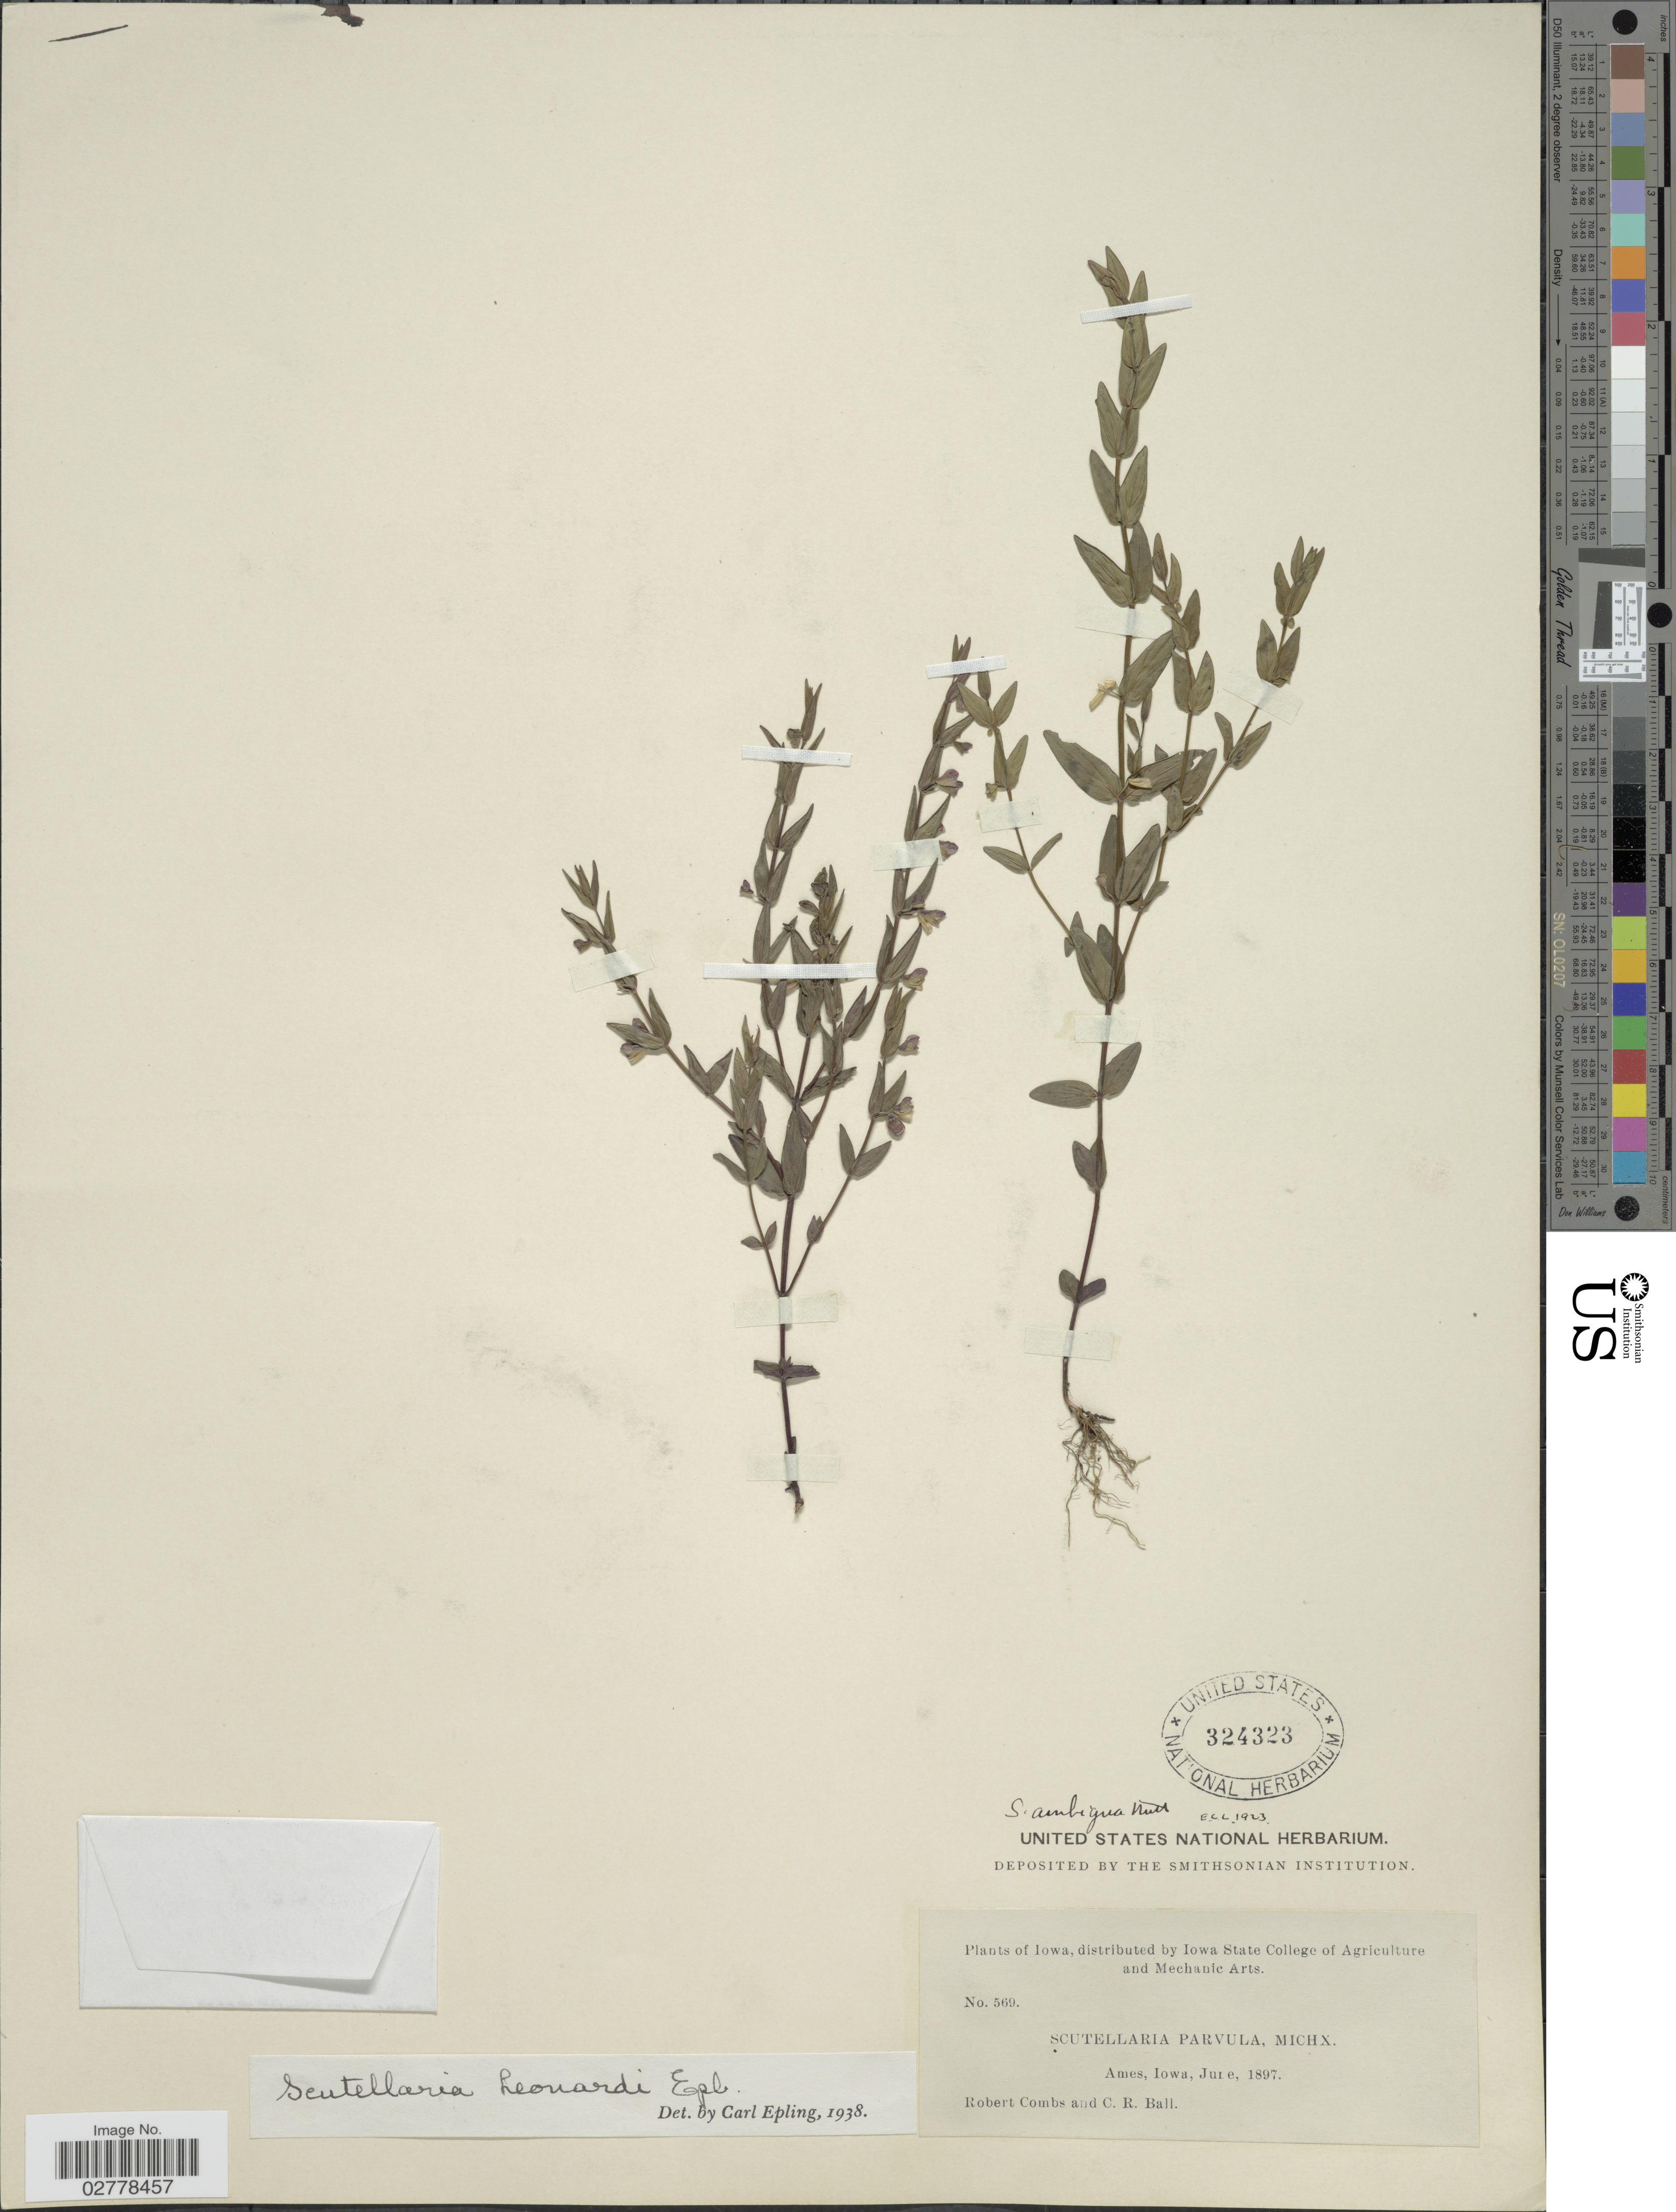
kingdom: Plantae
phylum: Tracheophyta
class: Magnoliopsida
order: Lamiales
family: Lamiaceae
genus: Scutellaria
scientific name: Scutellaria leonardii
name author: Epling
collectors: R. Combs & C. R. Ball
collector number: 569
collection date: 1897-06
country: United States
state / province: Iowa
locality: Ames.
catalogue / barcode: US 324323